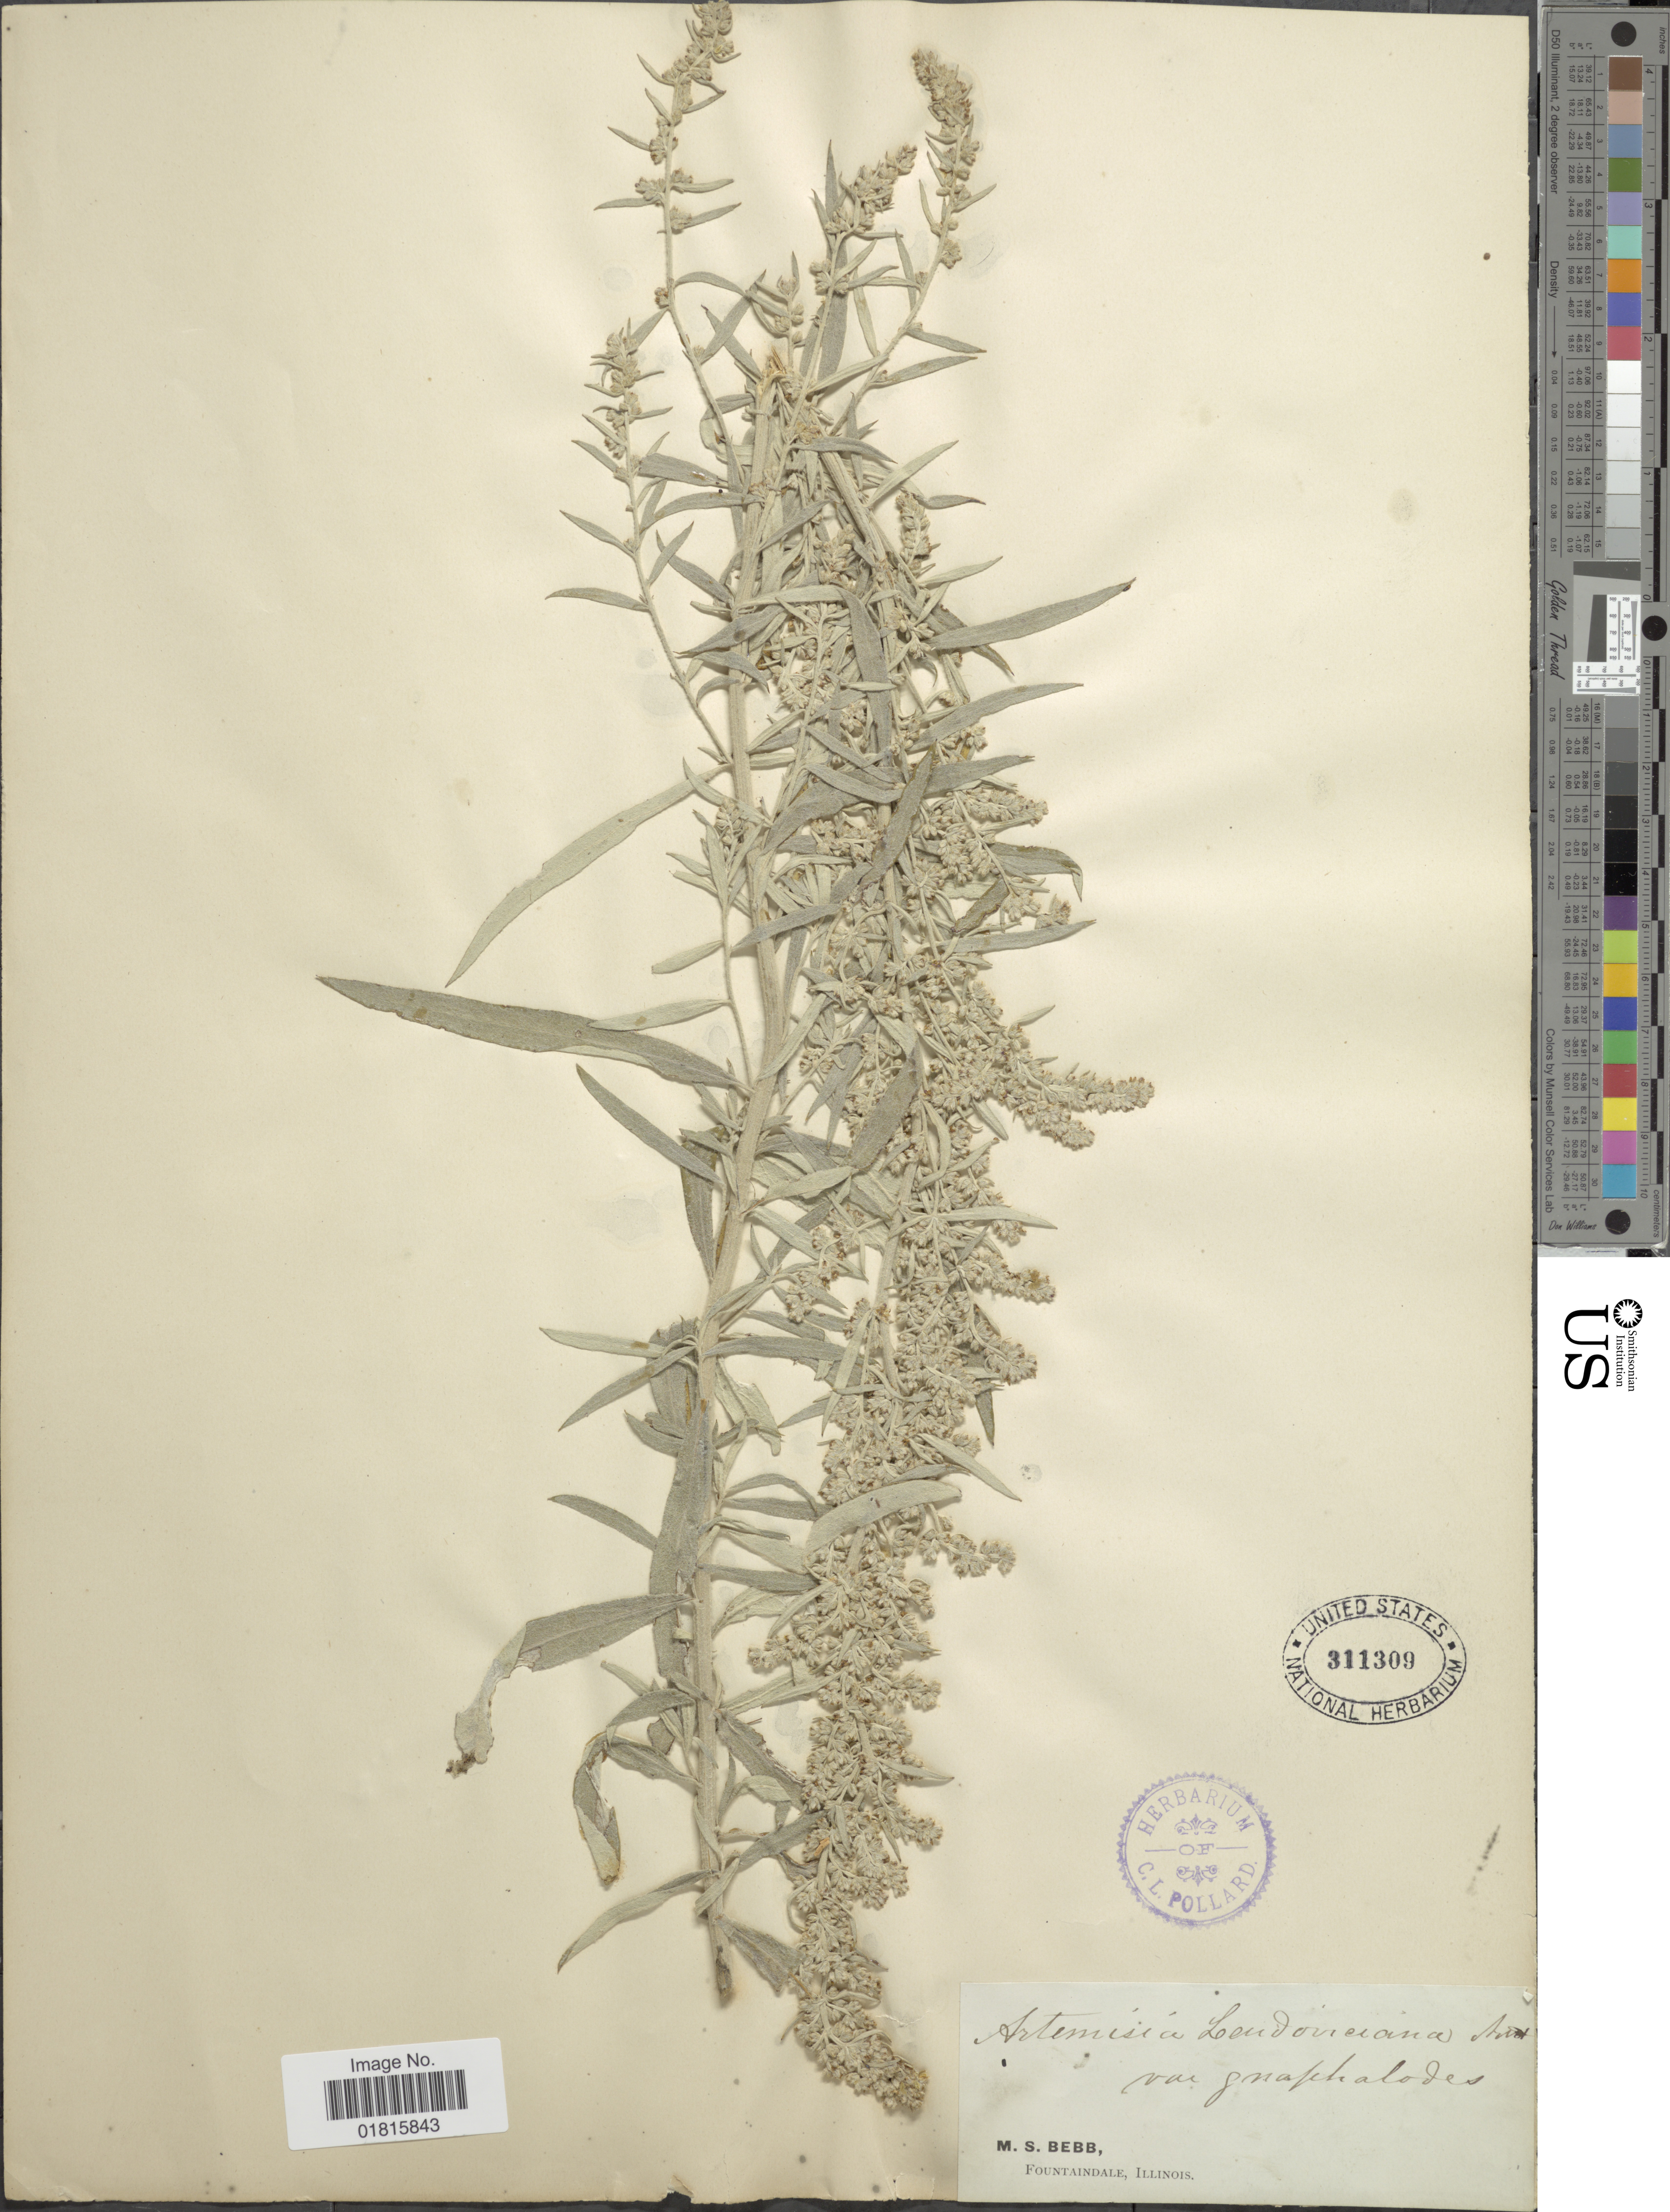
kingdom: Plantae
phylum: Tracheophyta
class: Magnoliopsida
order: Asterales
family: Asteraceae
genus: Artemisia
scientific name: Artemisia gnaphaloides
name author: Nutt.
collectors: M. Bebb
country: United States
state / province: Illinois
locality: Fountaindale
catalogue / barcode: US 311309